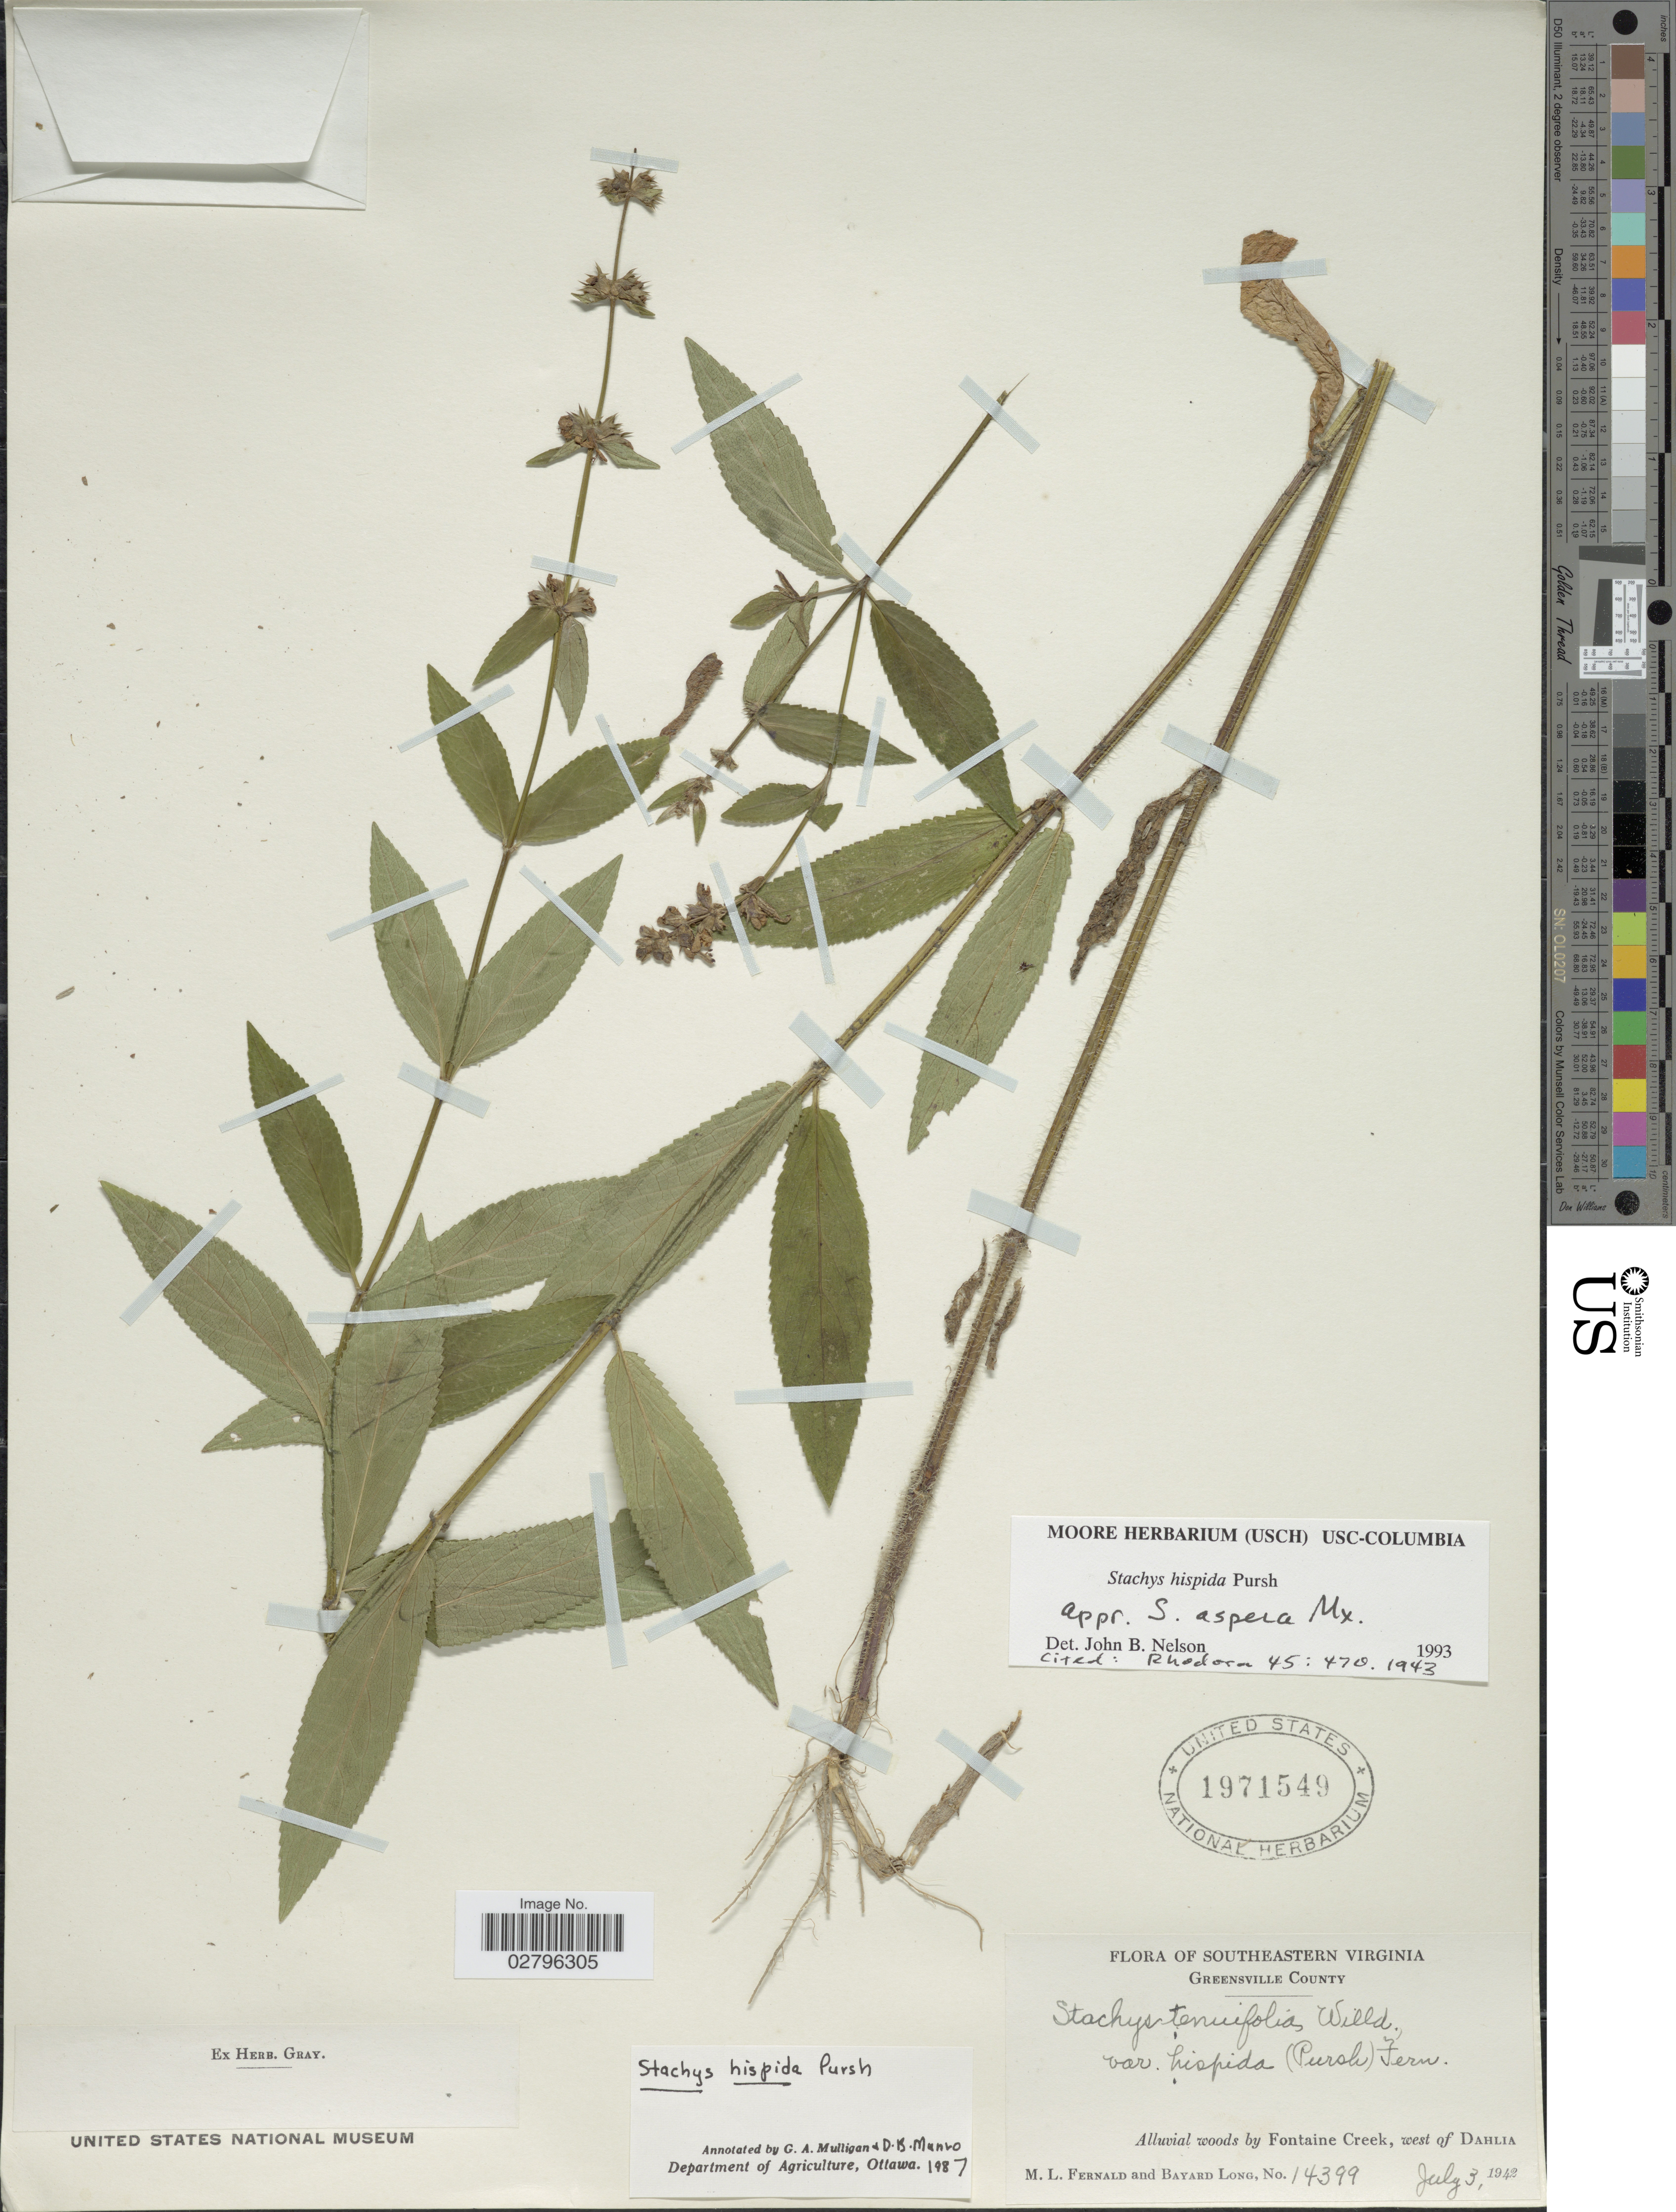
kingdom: Plantae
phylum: Tracheophyta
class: Magnoliopsida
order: Lamiales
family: Lamiaceae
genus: Stachys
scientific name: Stachys hispida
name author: Pursh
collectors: M. L. Fernald & B. Long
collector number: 14399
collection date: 1942-07-03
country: United States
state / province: Virginia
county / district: Greensville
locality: Southeastern Virginia. Greensville County. Alluvial woods by Fontaine Creek, west Dahlia.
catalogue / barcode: US 1971549